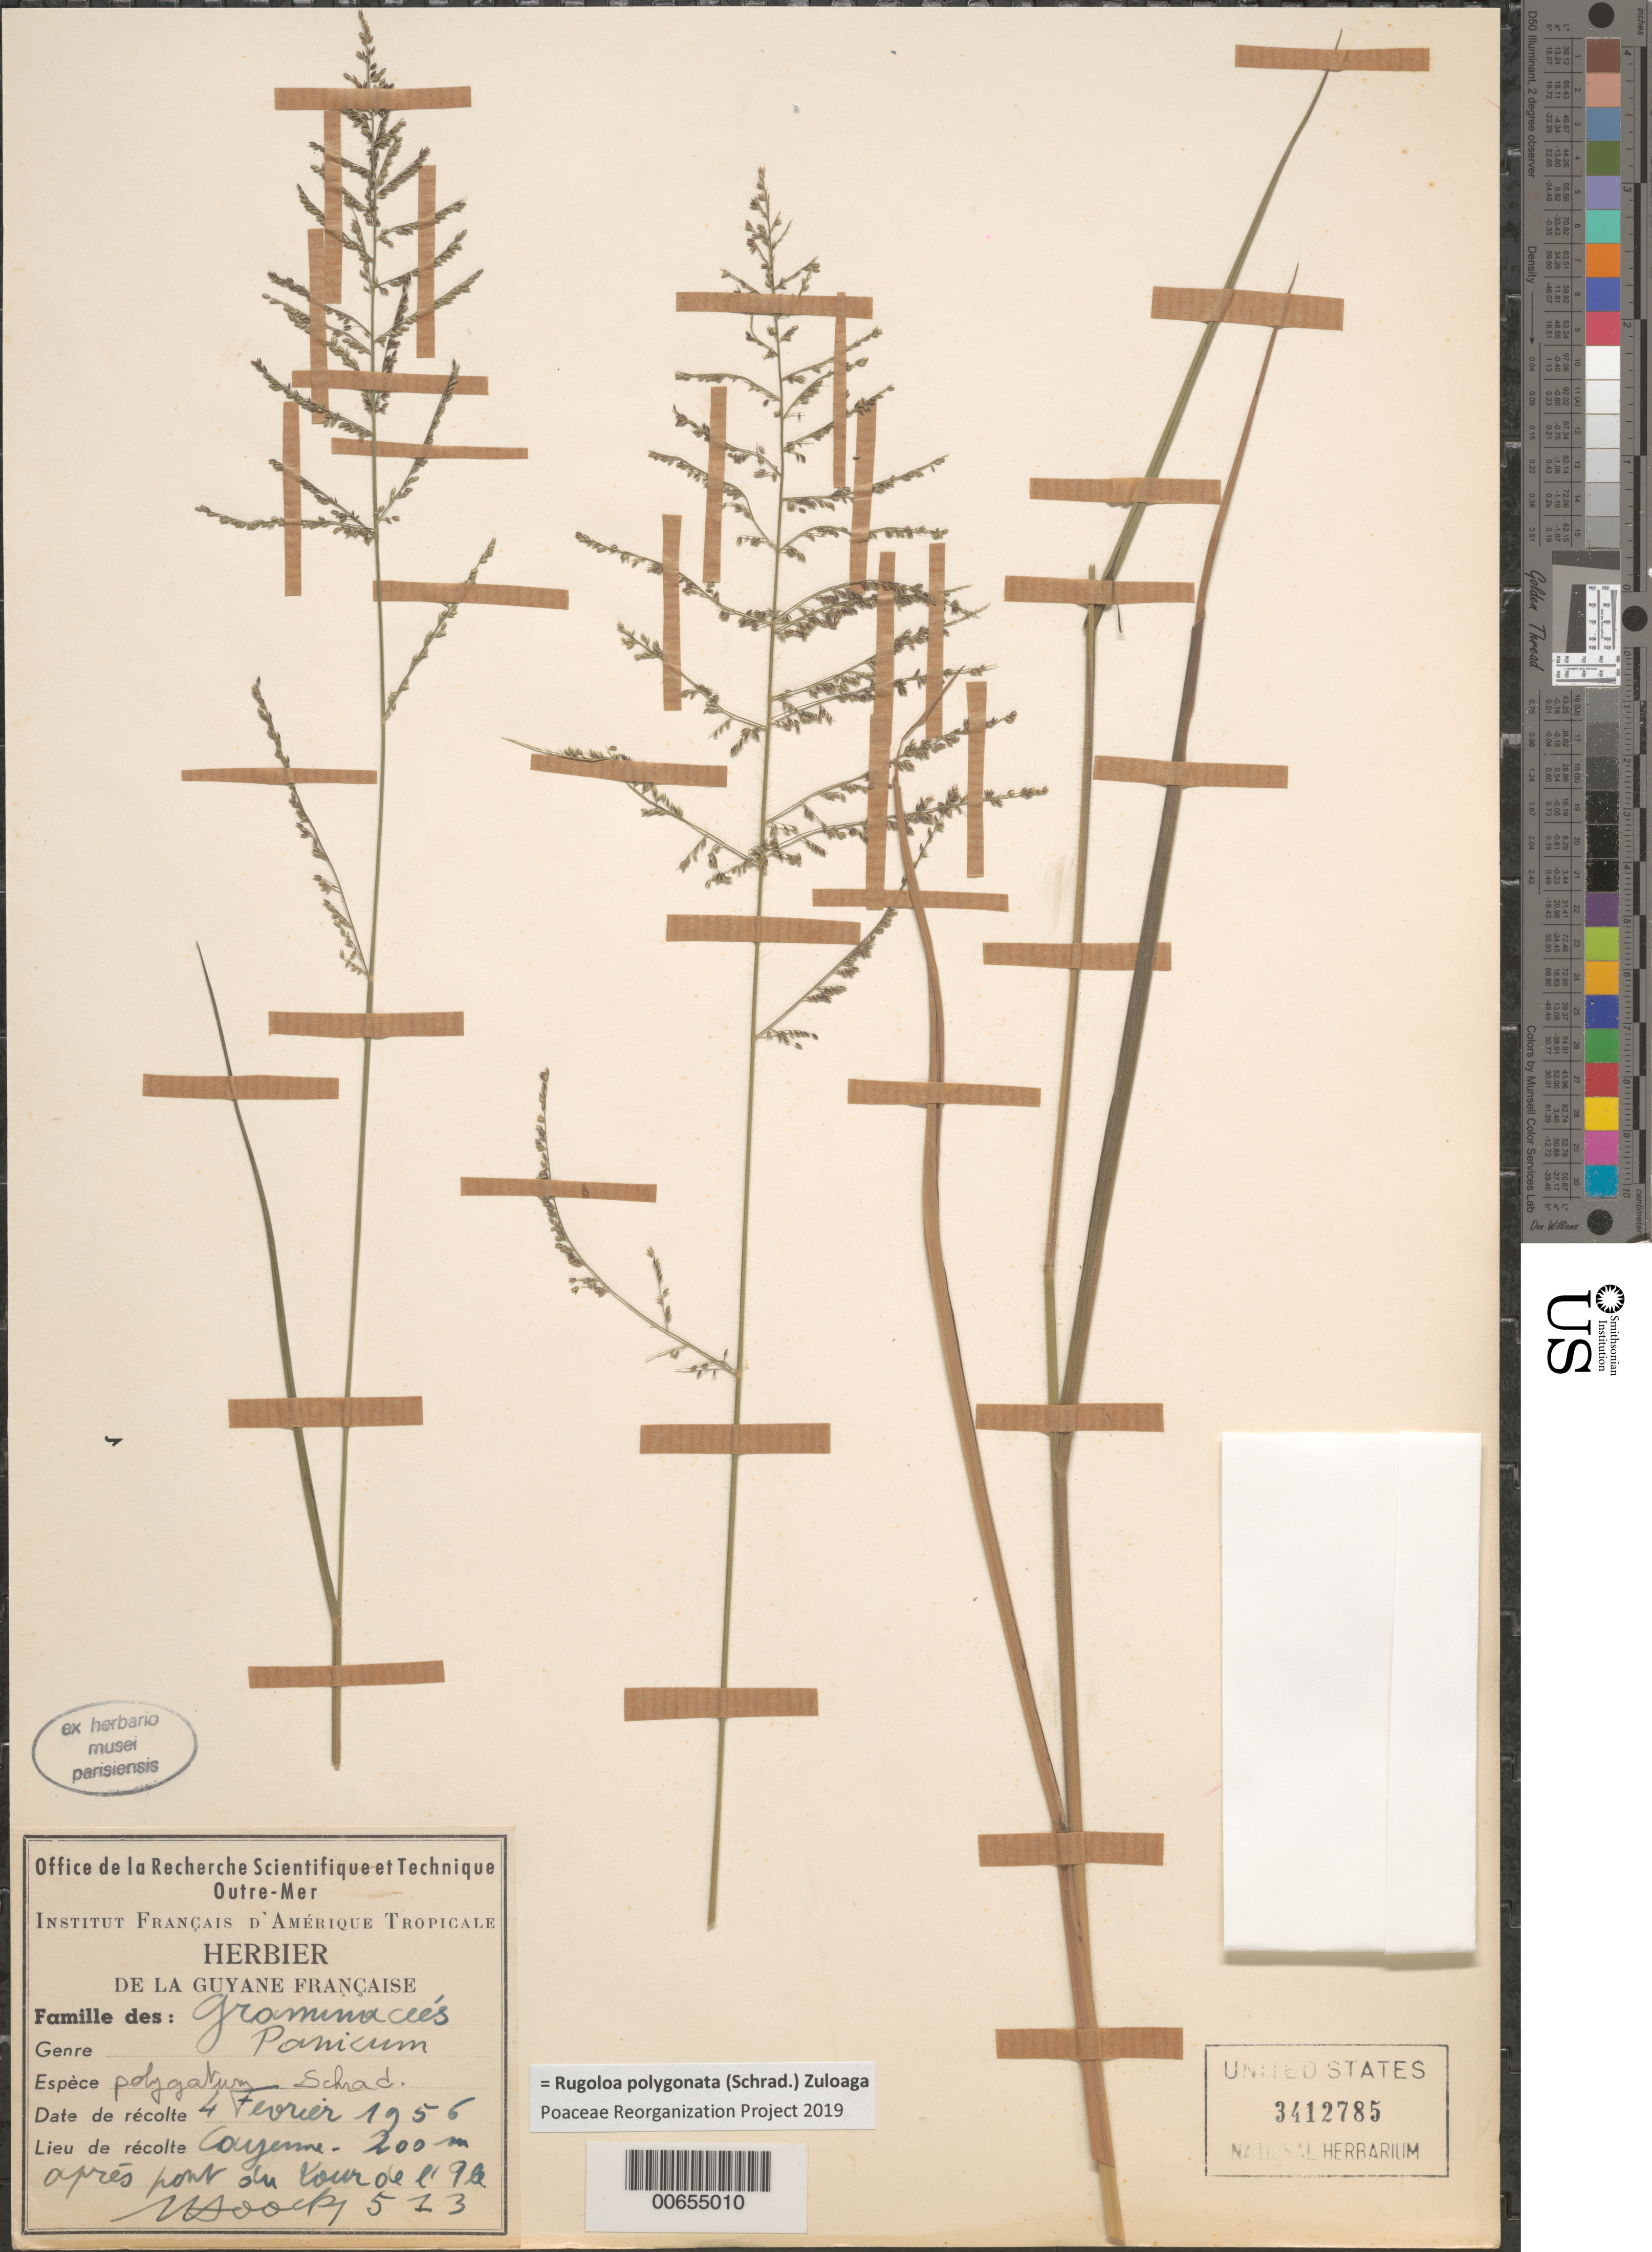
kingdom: Plantae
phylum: Tracheophyta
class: Liliopsida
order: Poales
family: Poaceae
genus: Panicum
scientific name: Panicum polygonatum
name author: Schrad.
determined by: Judziewicz, E. J.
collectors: J. Hoock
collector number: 513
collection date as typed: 4-Feb-56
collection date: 1956-02-04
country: French Guiana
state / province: Cayenne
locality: Cayenne, 200 m aprés pont du Tour de l'Ile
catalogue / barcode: US 3158832